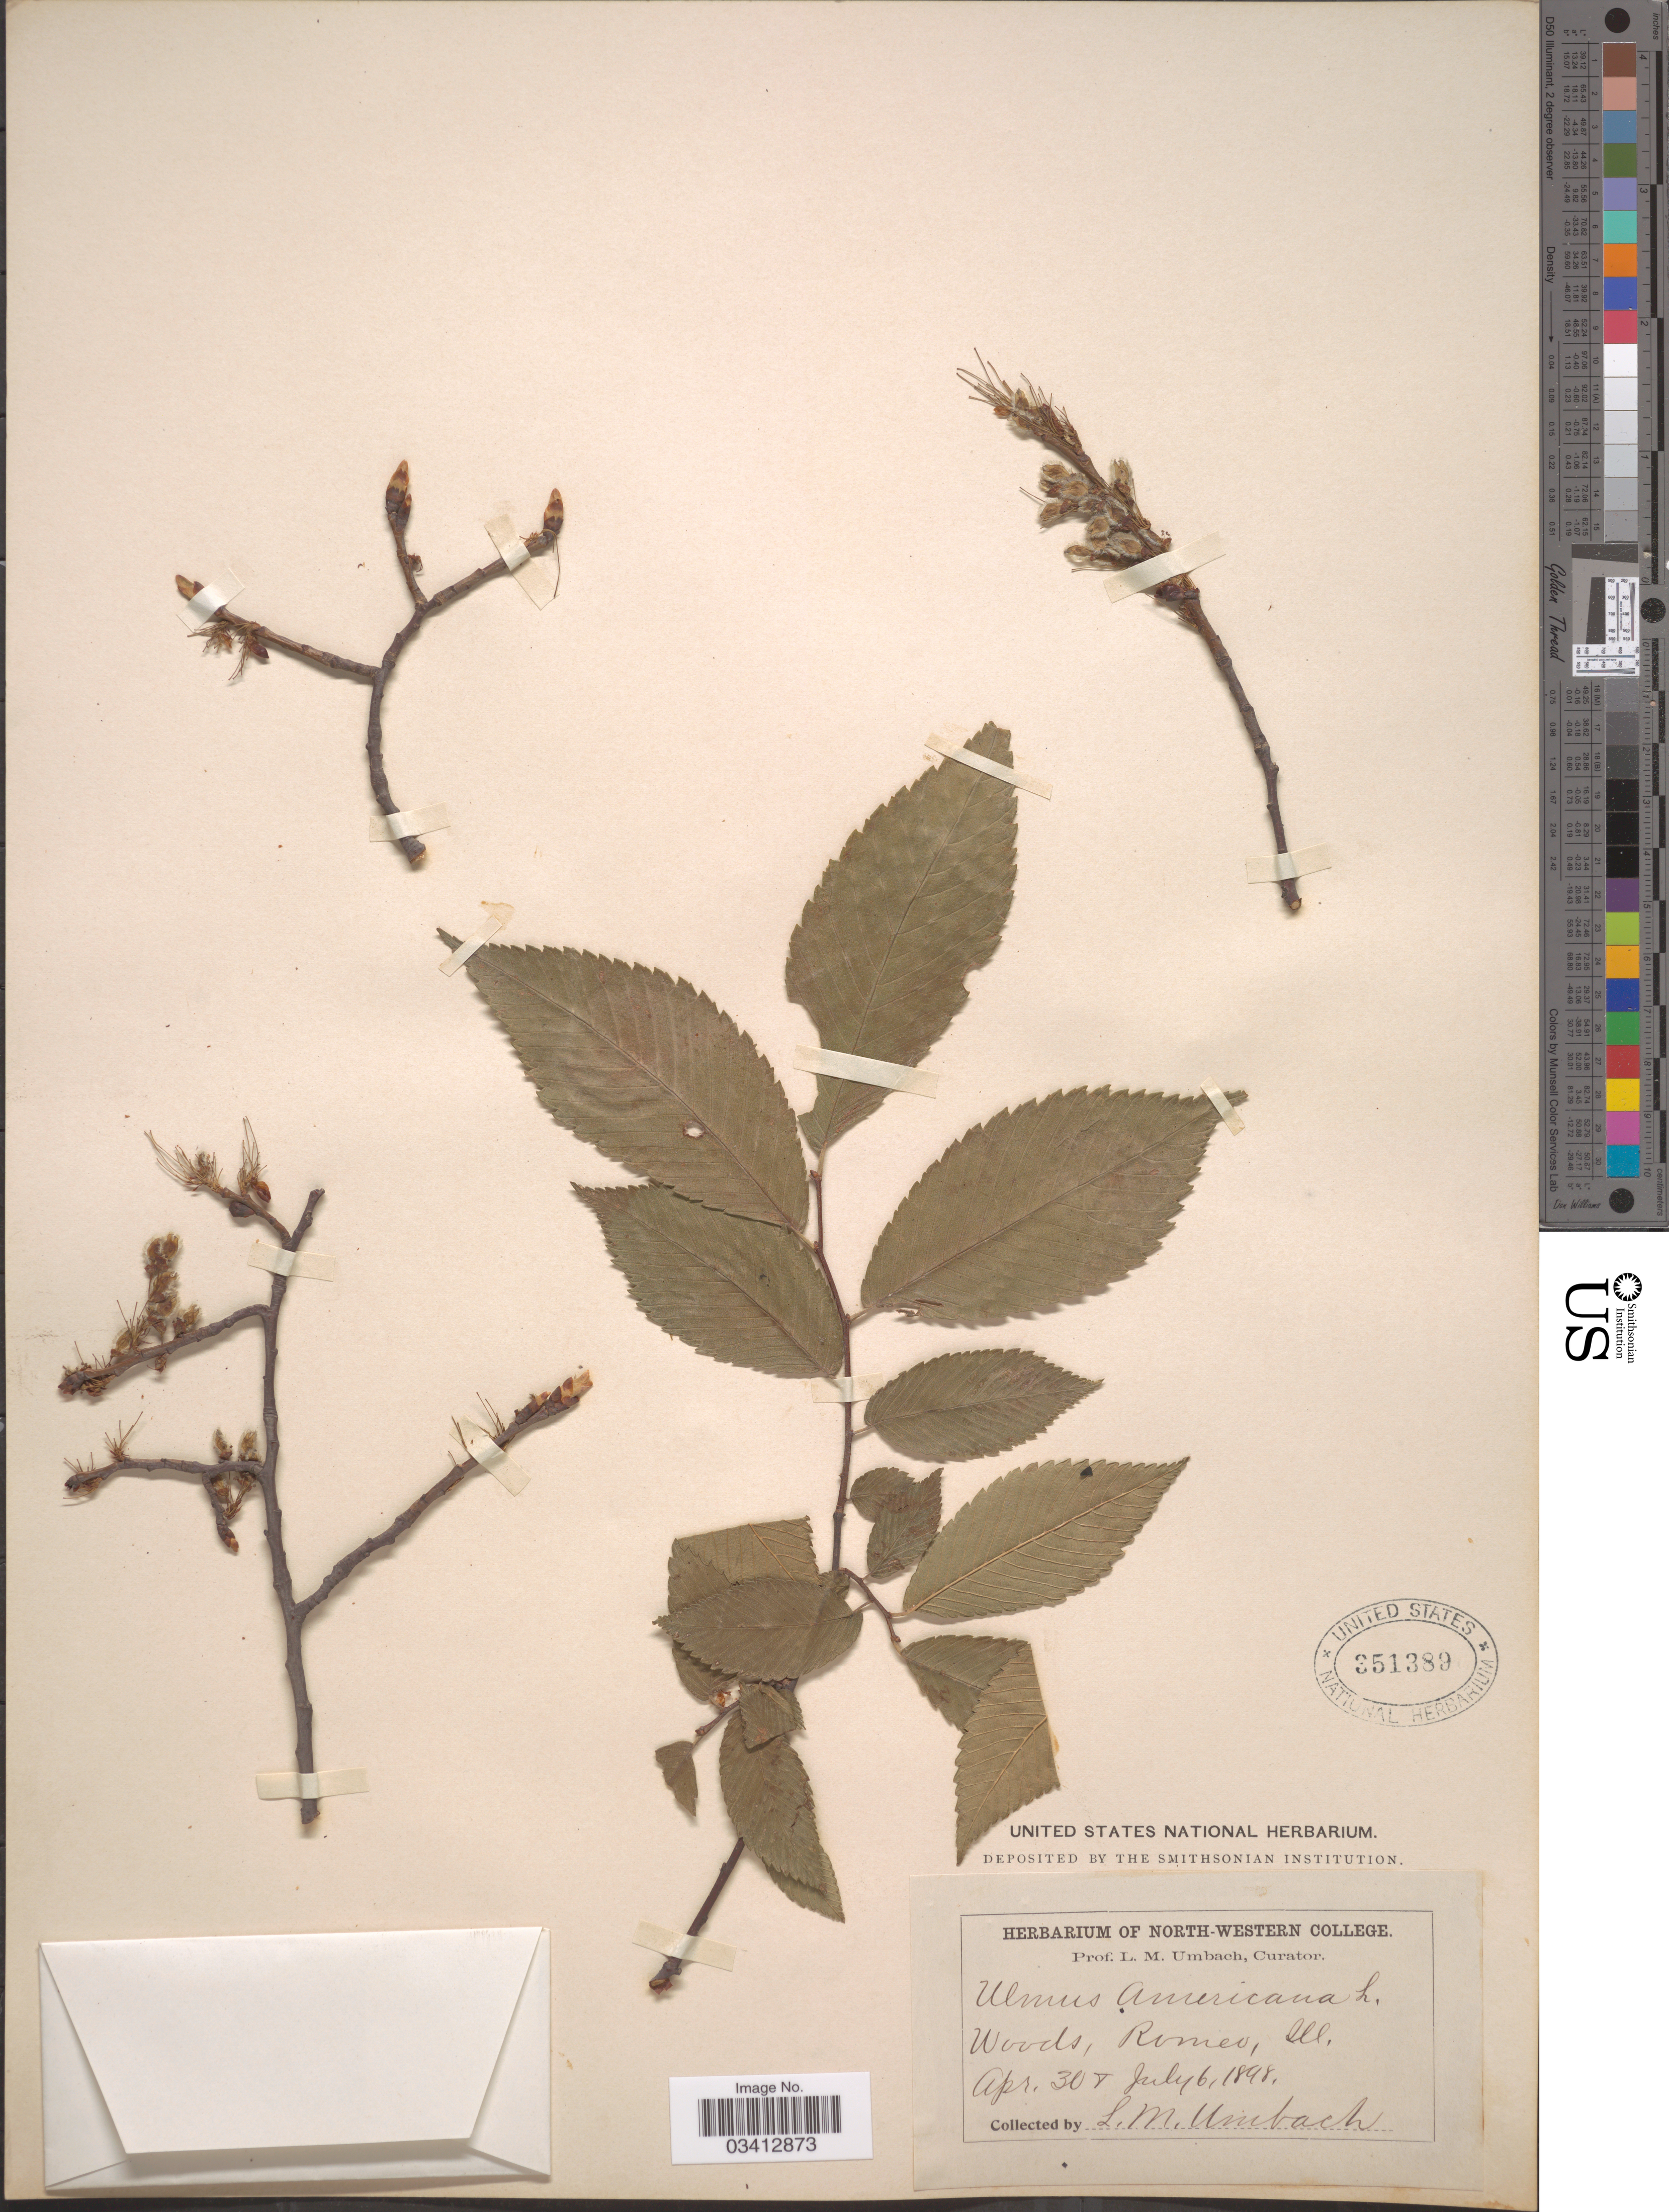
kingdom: Plantae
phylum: Tracheophyta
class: Magnoliopsida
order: Rosales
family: Ulmaceae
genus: Ulmus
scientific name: Ulmus americana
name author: L.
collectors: L. M. Umbach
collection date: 1898-04-30/1898-07-06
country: United States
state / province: Illinois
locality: Woods, Romeo.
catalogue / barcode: US 351389